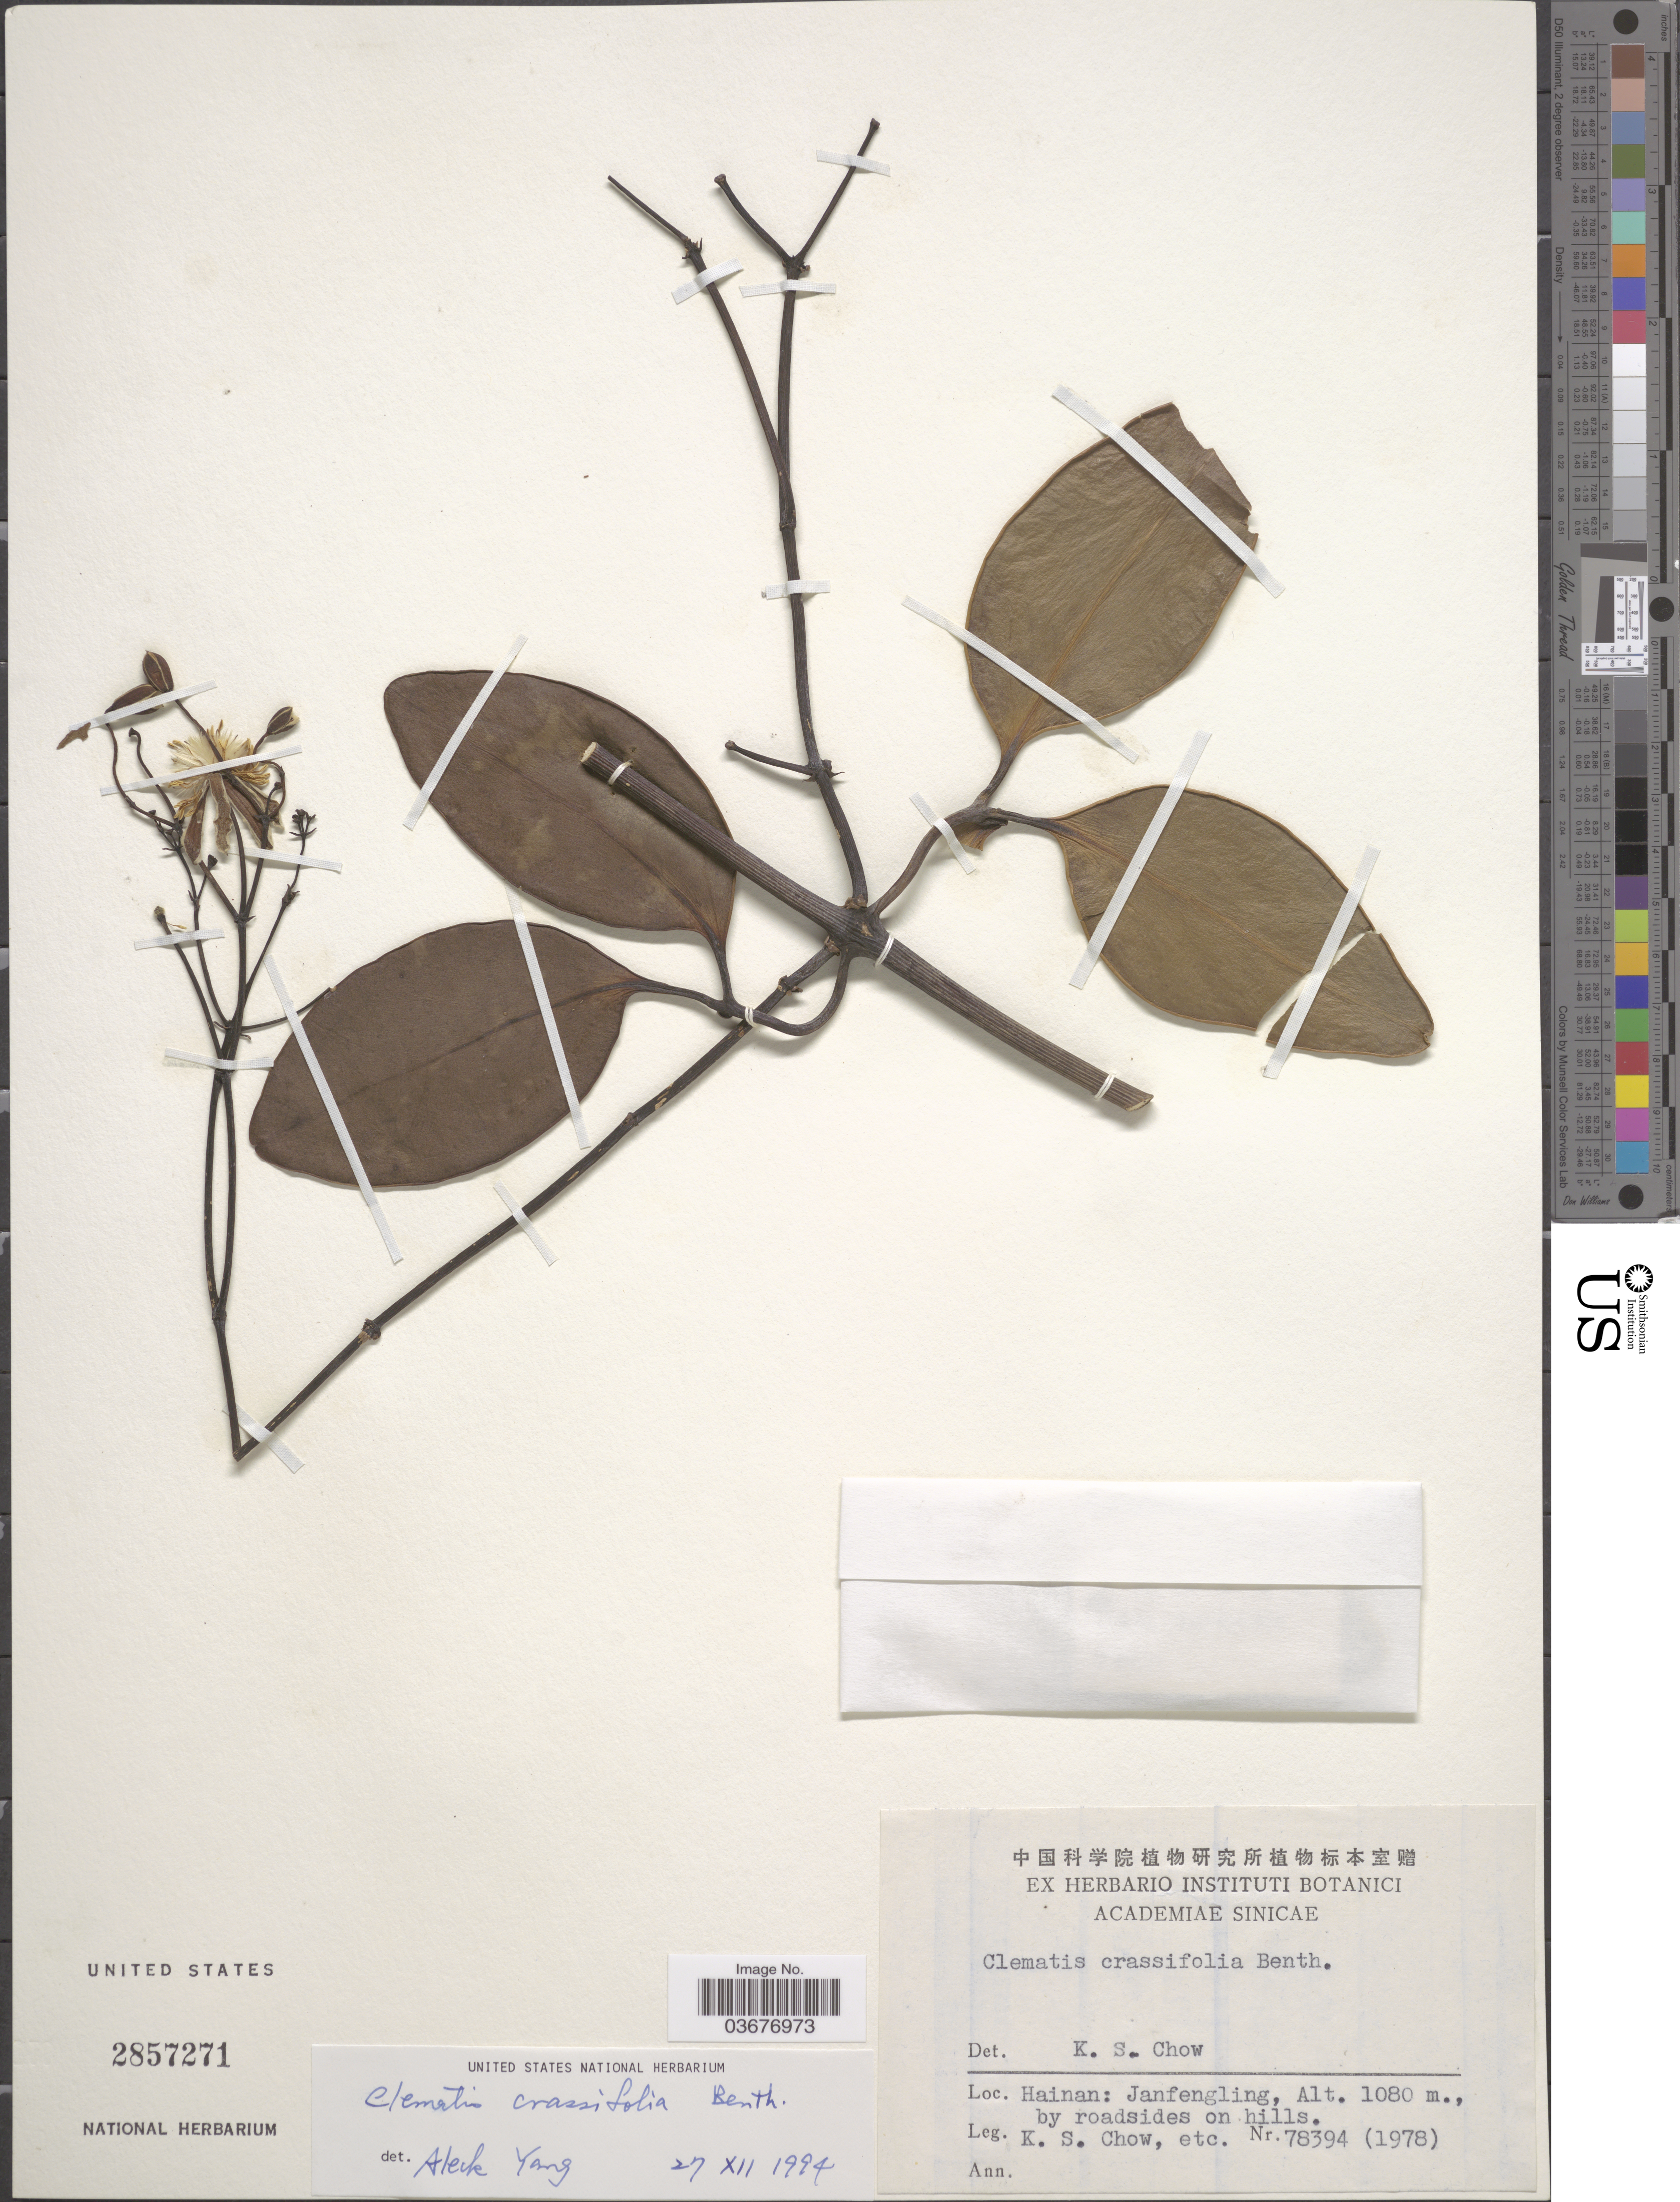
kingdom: Plantae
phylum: Tracheophyta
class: Magnoliopsida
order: Ranunculales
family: Ranunculaceae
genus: Clematis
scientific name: Clematis crassifolia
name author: Benth.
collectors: K. S. Chow & et al.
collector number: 78394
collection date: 1978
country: China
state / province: Hainan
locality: Janfengling, by roadsides on hills.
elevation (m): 1080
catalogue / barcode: US 2857271